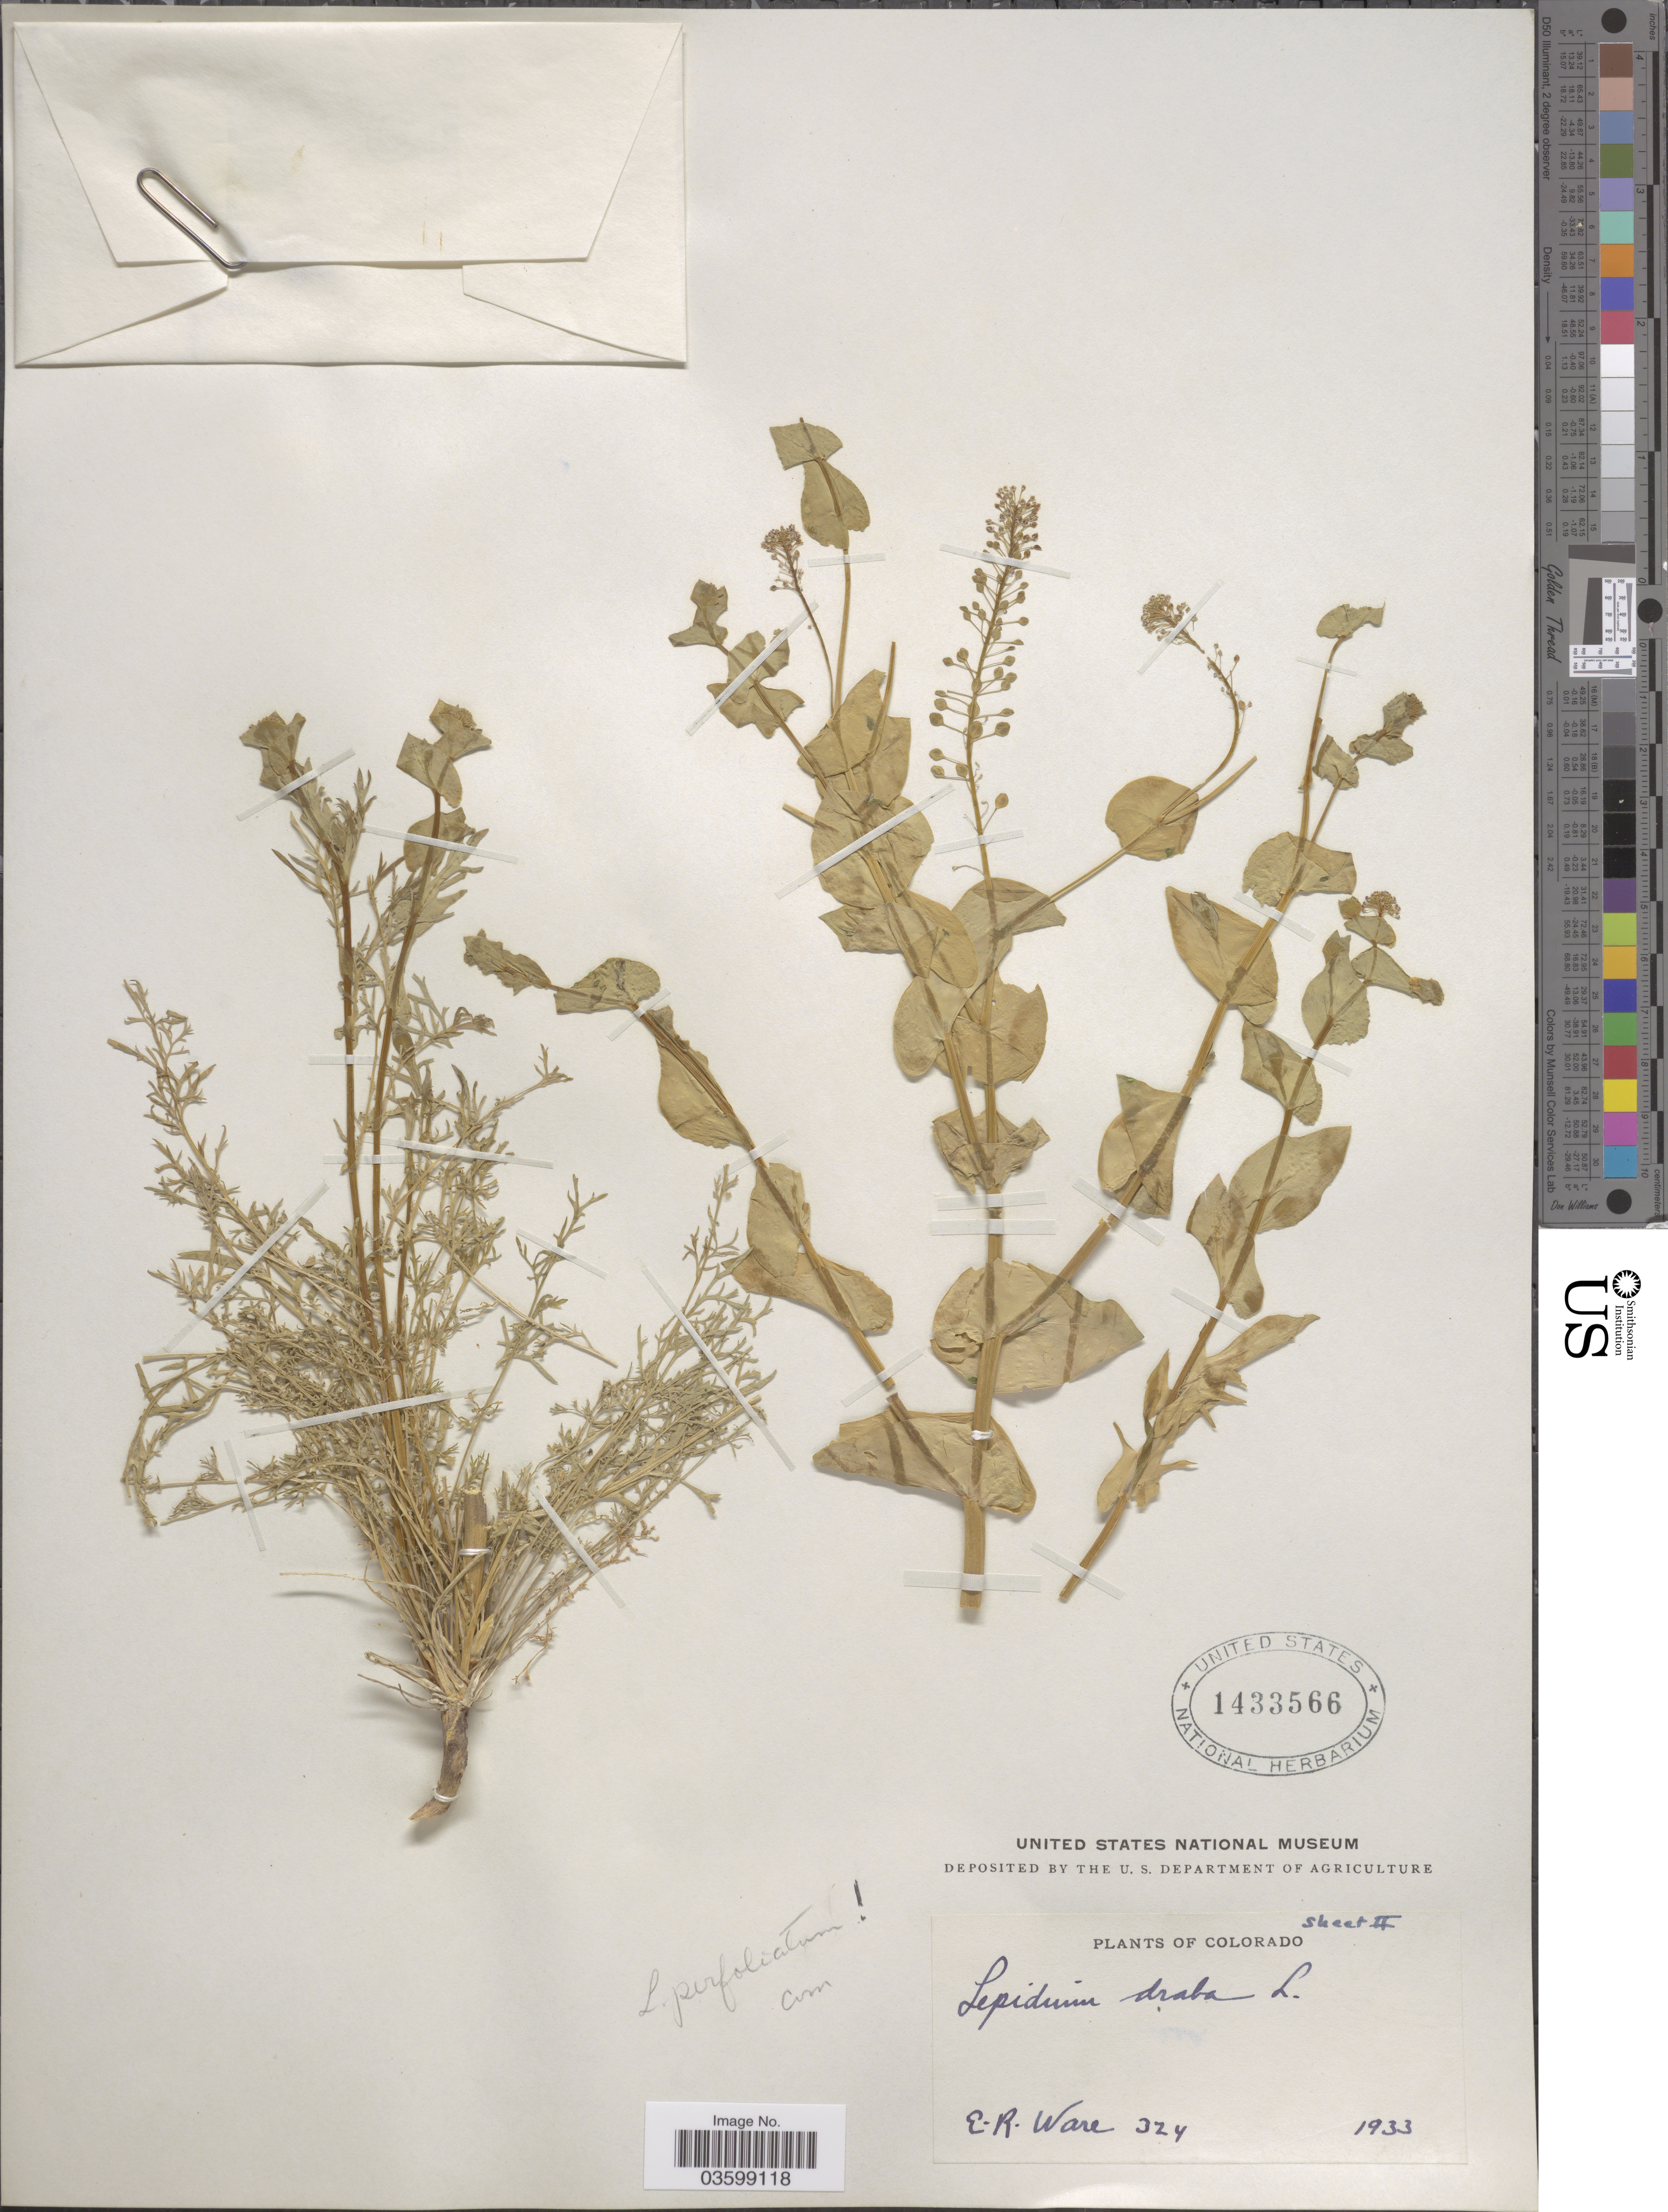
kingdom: Plantae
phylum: Tracheophyta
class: Magnoliopsida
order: Brassicales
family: Brassicaceae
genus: Lepidium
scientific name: Lepidium perfoliatum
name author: L.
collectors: E. Ware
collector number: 324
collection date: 1933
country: United States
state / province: Colorado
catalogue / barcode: US 1433566